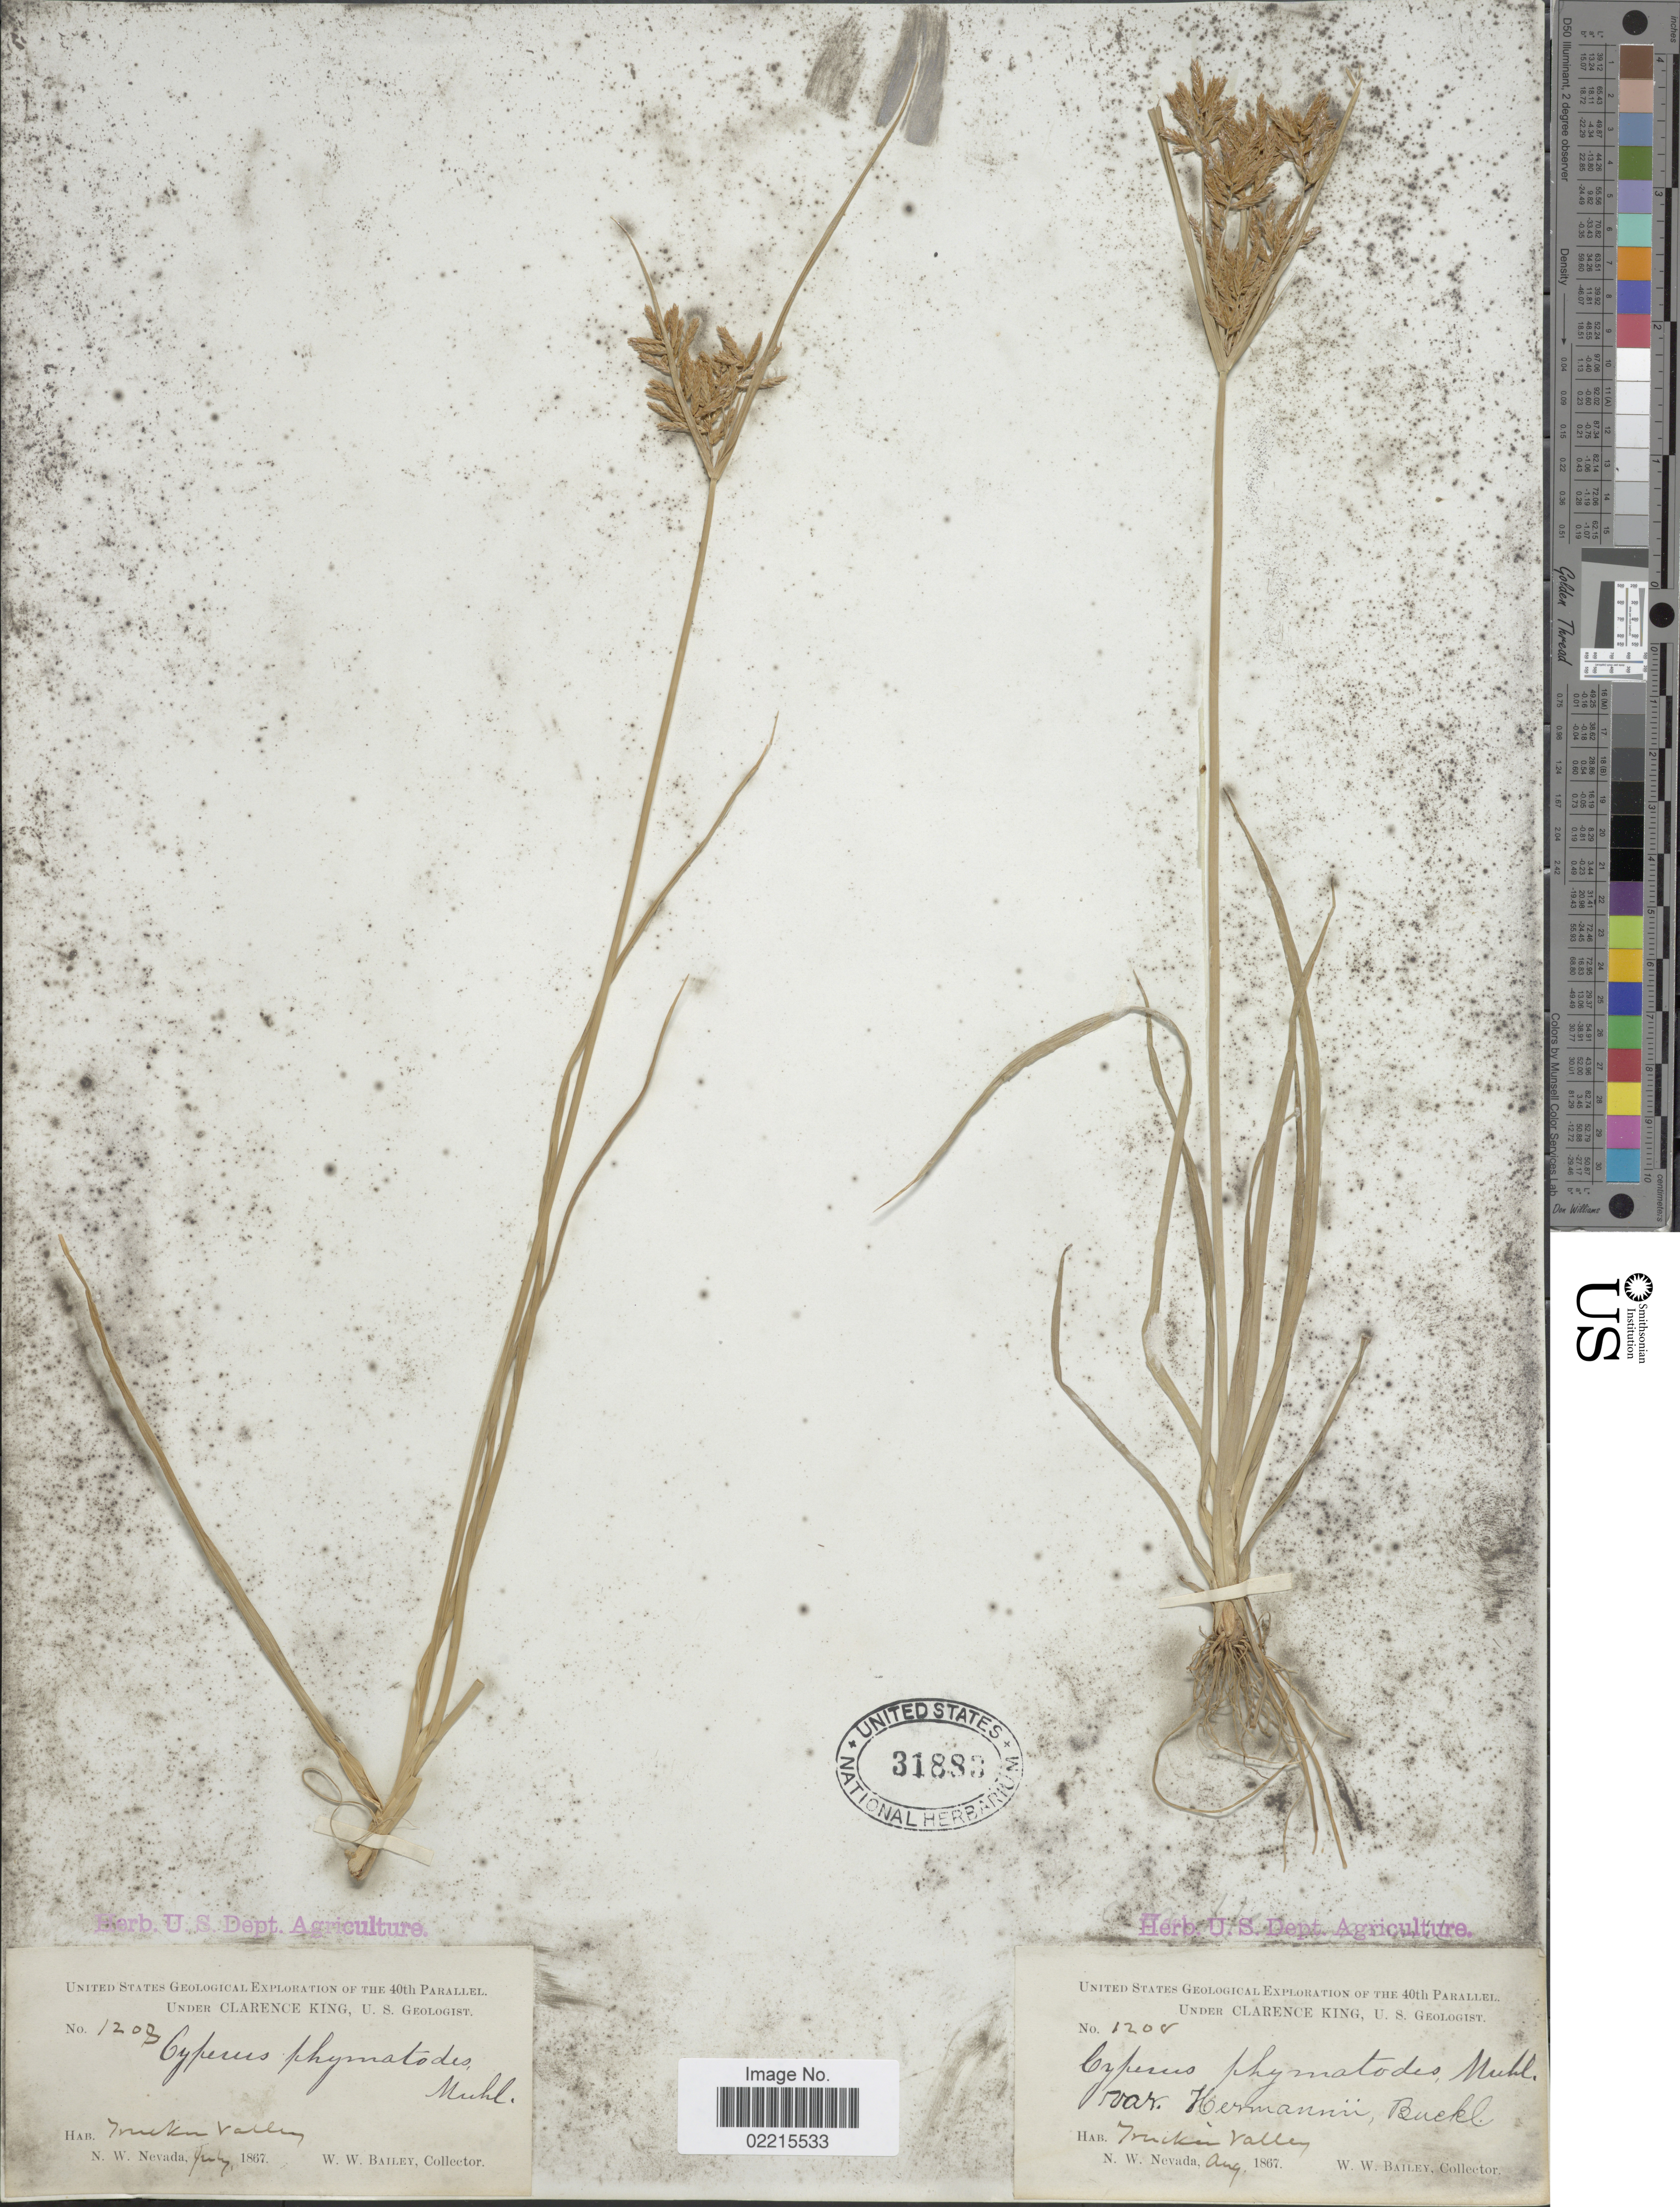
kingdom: Plantae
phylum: Tracheophyta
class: Liliopsida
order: Poales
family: Cyperaceae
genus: Cyperus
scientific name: Cyperus esculentus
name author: L.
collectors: W. W. Bailey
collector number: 1208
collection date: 1867-08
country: United States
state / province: Nevada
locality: Trucken Valley, N.W. Nevada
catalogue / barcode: US 31883